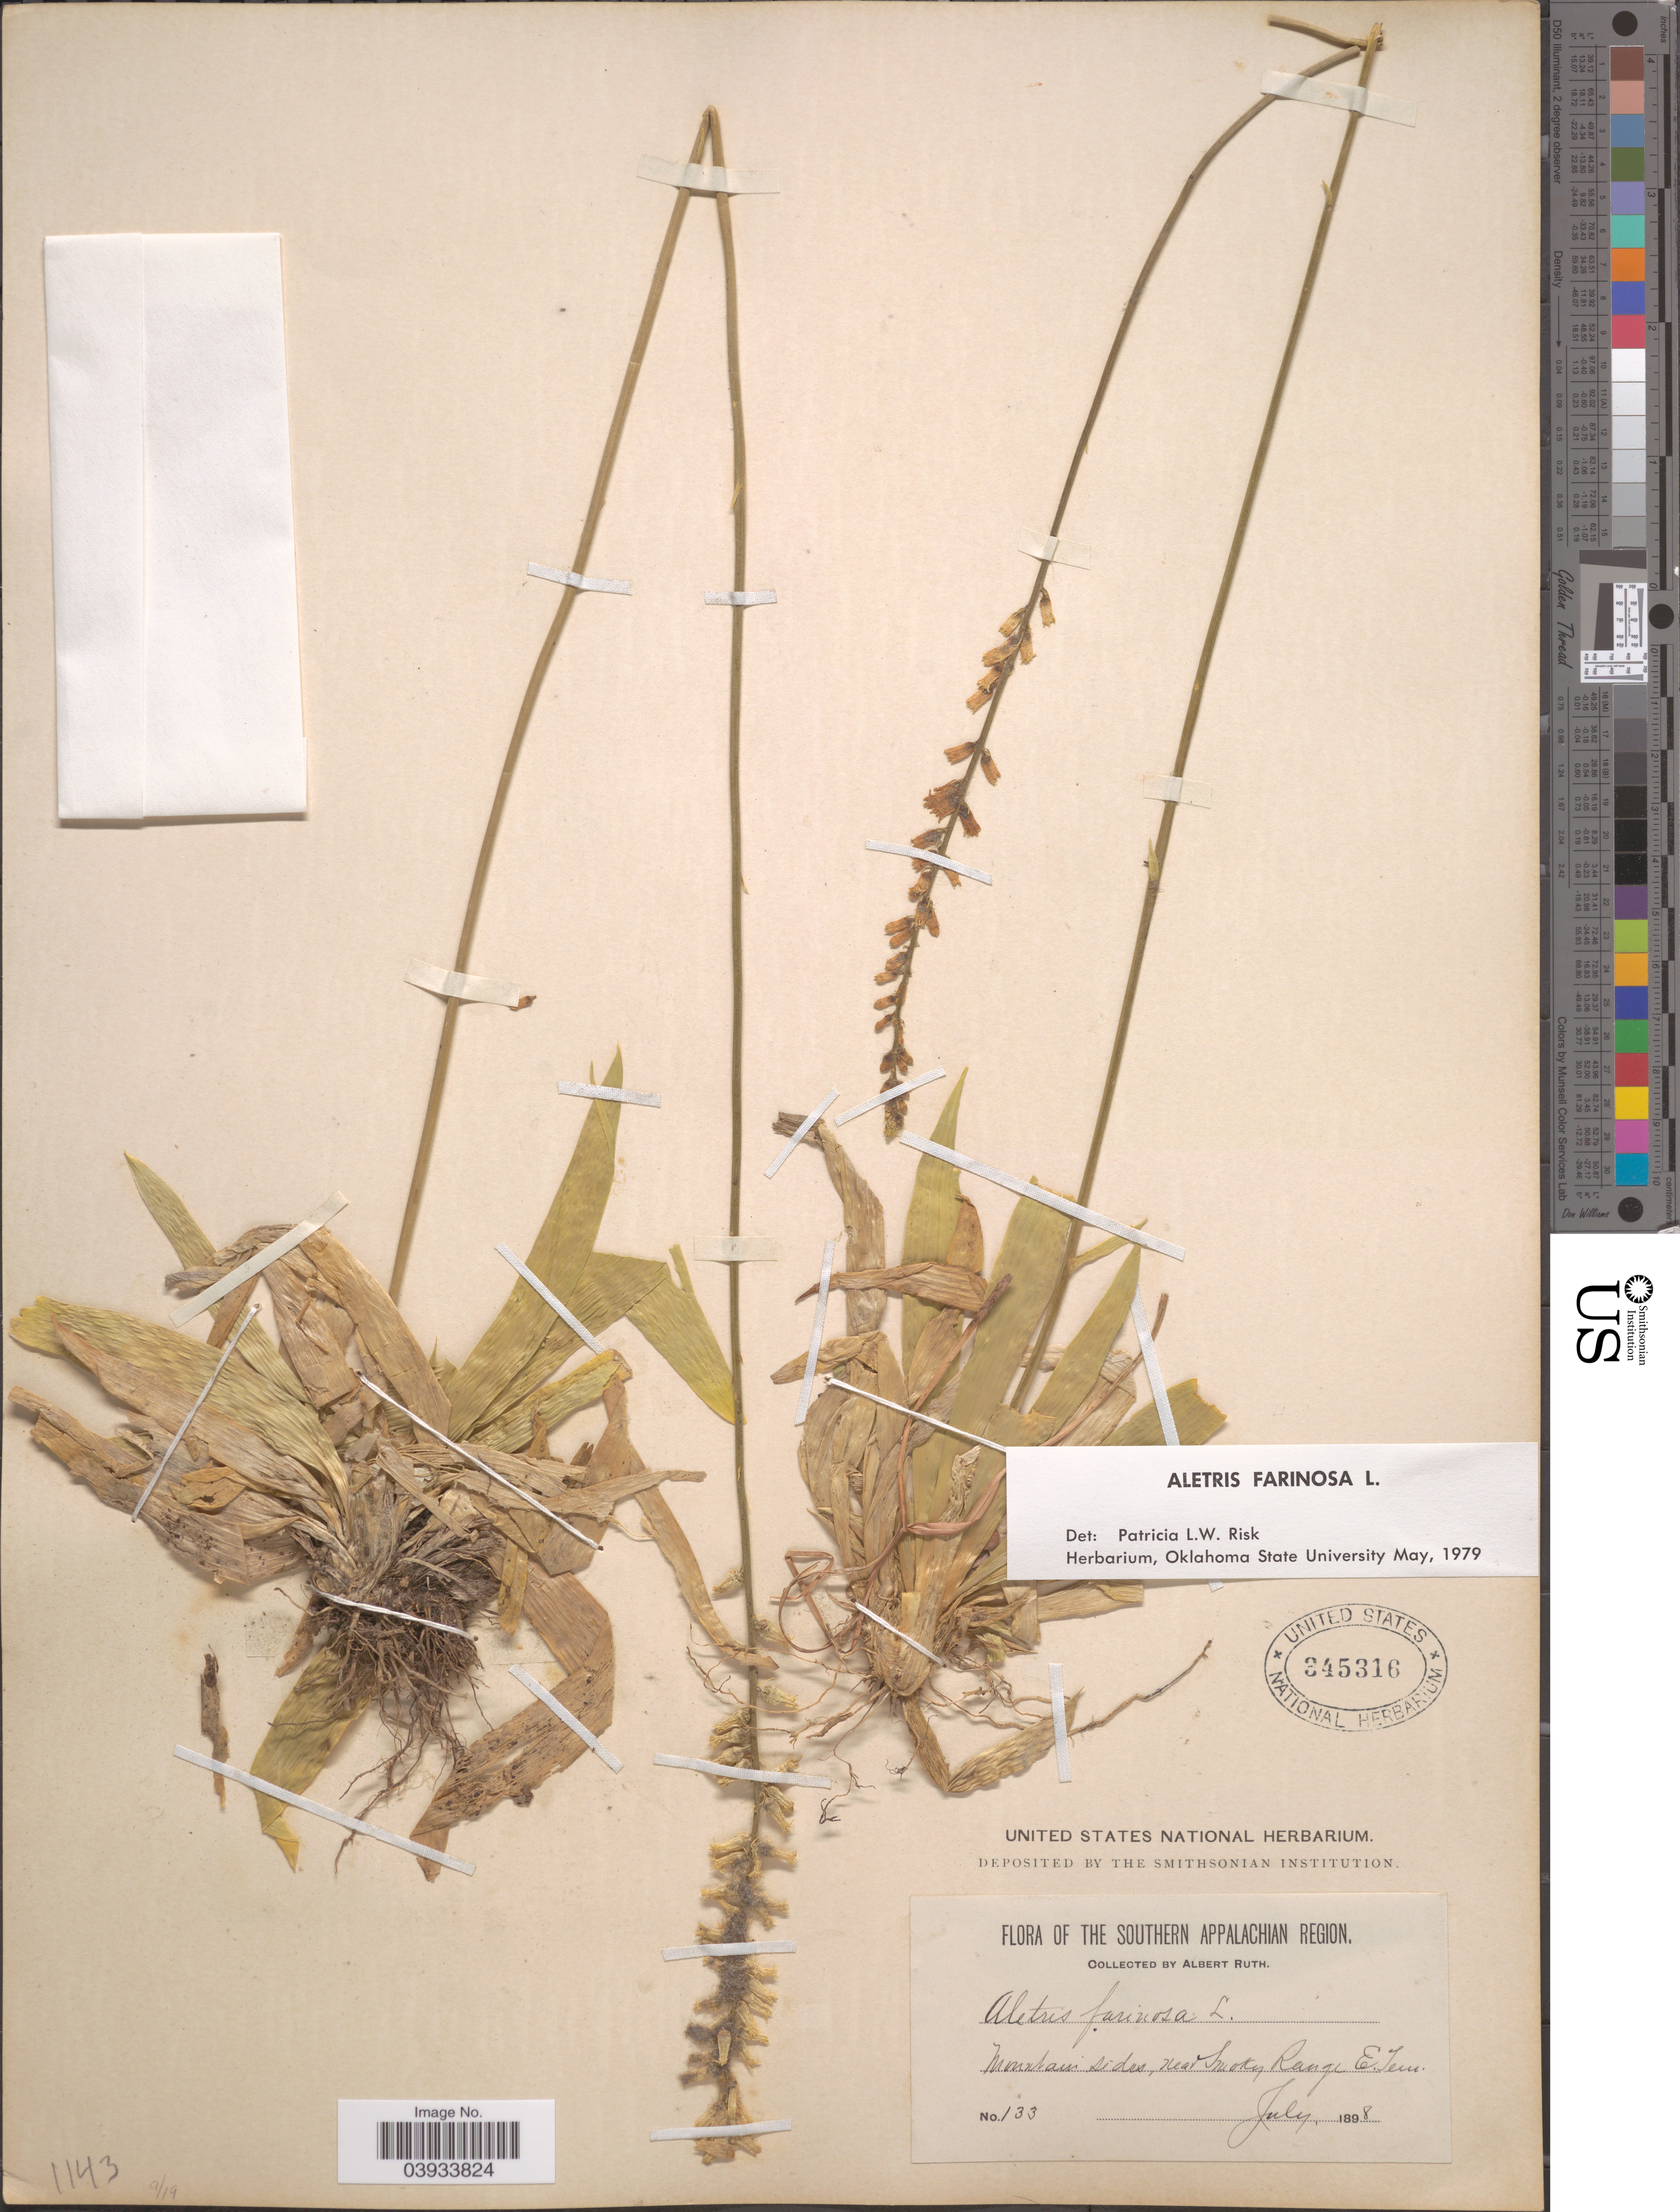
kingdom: Plantae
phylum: Tracheophyta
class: Liliopsida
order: Dioscoreales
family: Nartheciaceae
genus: Aletris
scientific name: Aletris farinosa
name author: L.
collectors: A. Ruth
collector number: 133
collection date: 1898-07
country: United States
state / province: Tennessee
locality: The southern Appalachian Region. Mountain sides, near Smokey Range. E. Tenn.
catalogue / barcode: US 345316